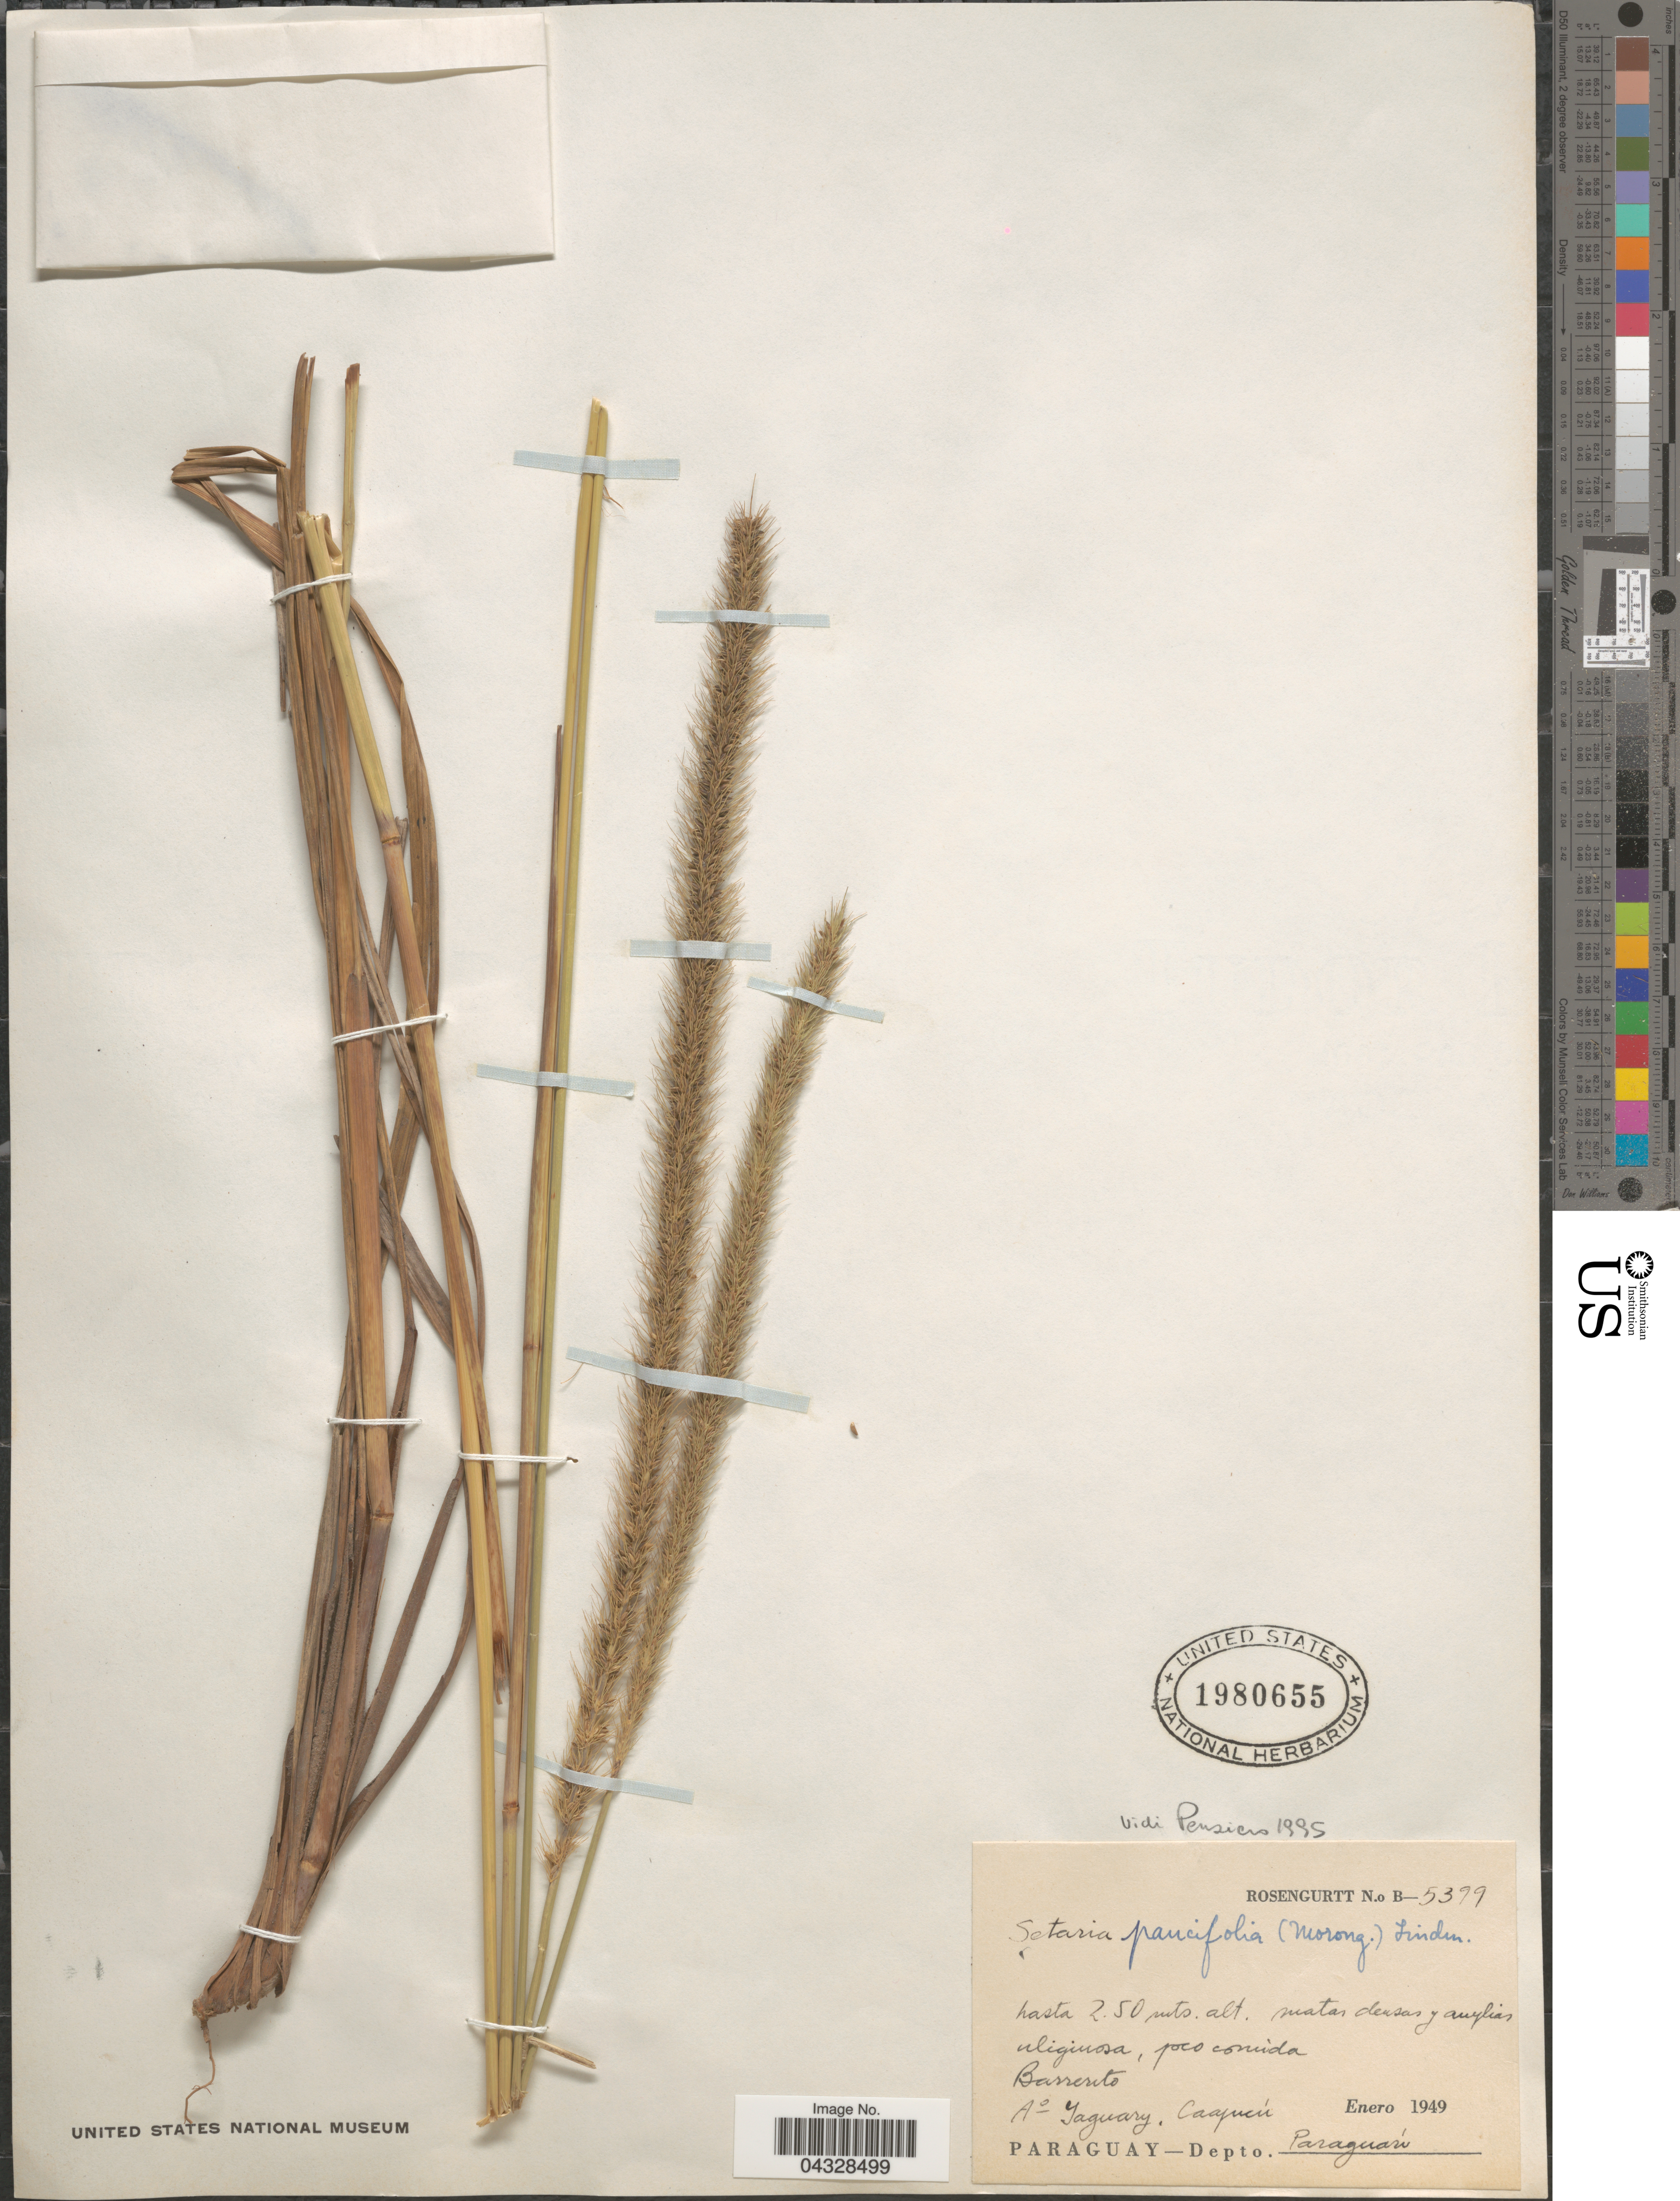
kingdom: Plantae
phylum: Tracheophyta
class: Liliopsida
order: Poales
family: Poaceae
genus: Setaria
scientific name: Setaria paucifolia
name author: (Morong) Lindm.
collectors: Rosengurtt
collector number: B-5399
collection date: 1949-01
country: Paraguay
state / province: Paraguari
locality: Barrerito. A° Jaguary, Caapucú. Depto. Paraguarí.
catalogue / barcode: US 1980655